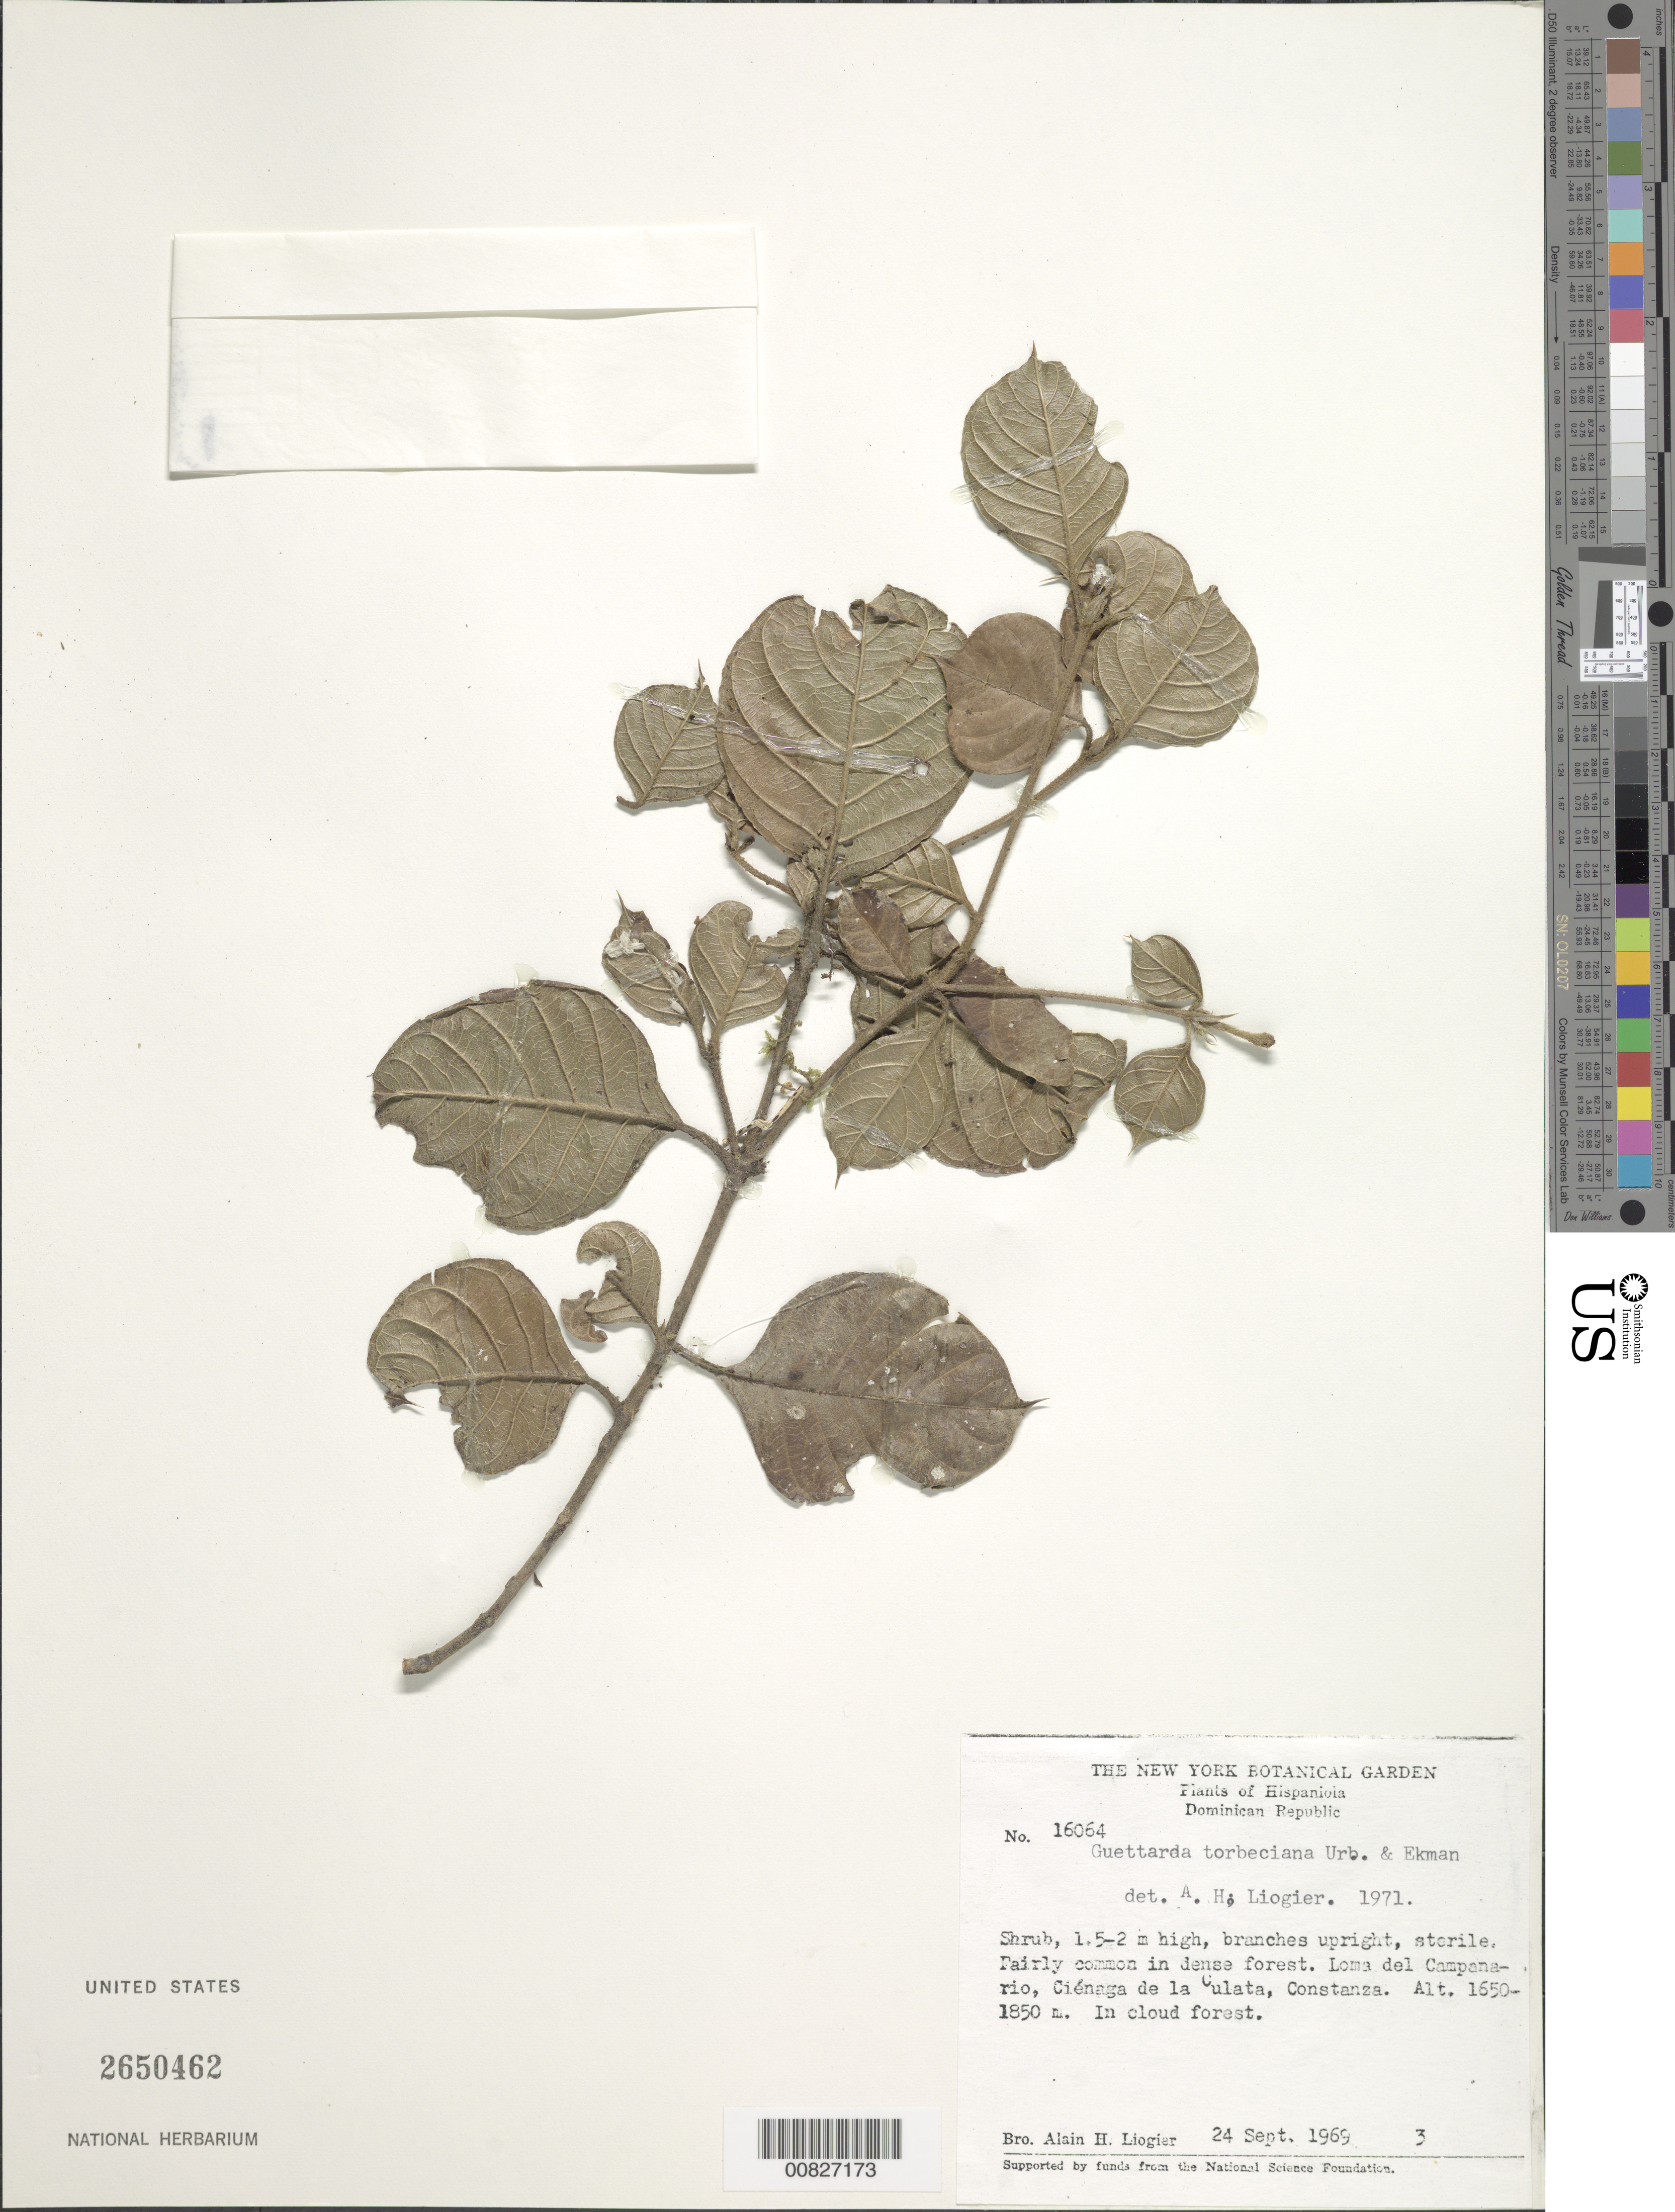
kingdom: Plantae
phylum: Tracheophyta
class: Magnoliopsida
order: Gentianales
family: Rubiaceae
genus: Guettarda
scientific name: Guettarda torbeciana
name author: Urb. & Ekman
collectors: A. H. Liogier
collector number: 16064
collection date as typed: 24 Sep 1969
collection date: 1969-09-24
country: Dominican Republic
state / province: La Vega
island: Hispaniola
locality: Loma del Campanario, Ciénaga de la Culata, Constanza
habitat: In dense cloud forest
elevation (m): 1650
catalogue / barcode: US 2650462